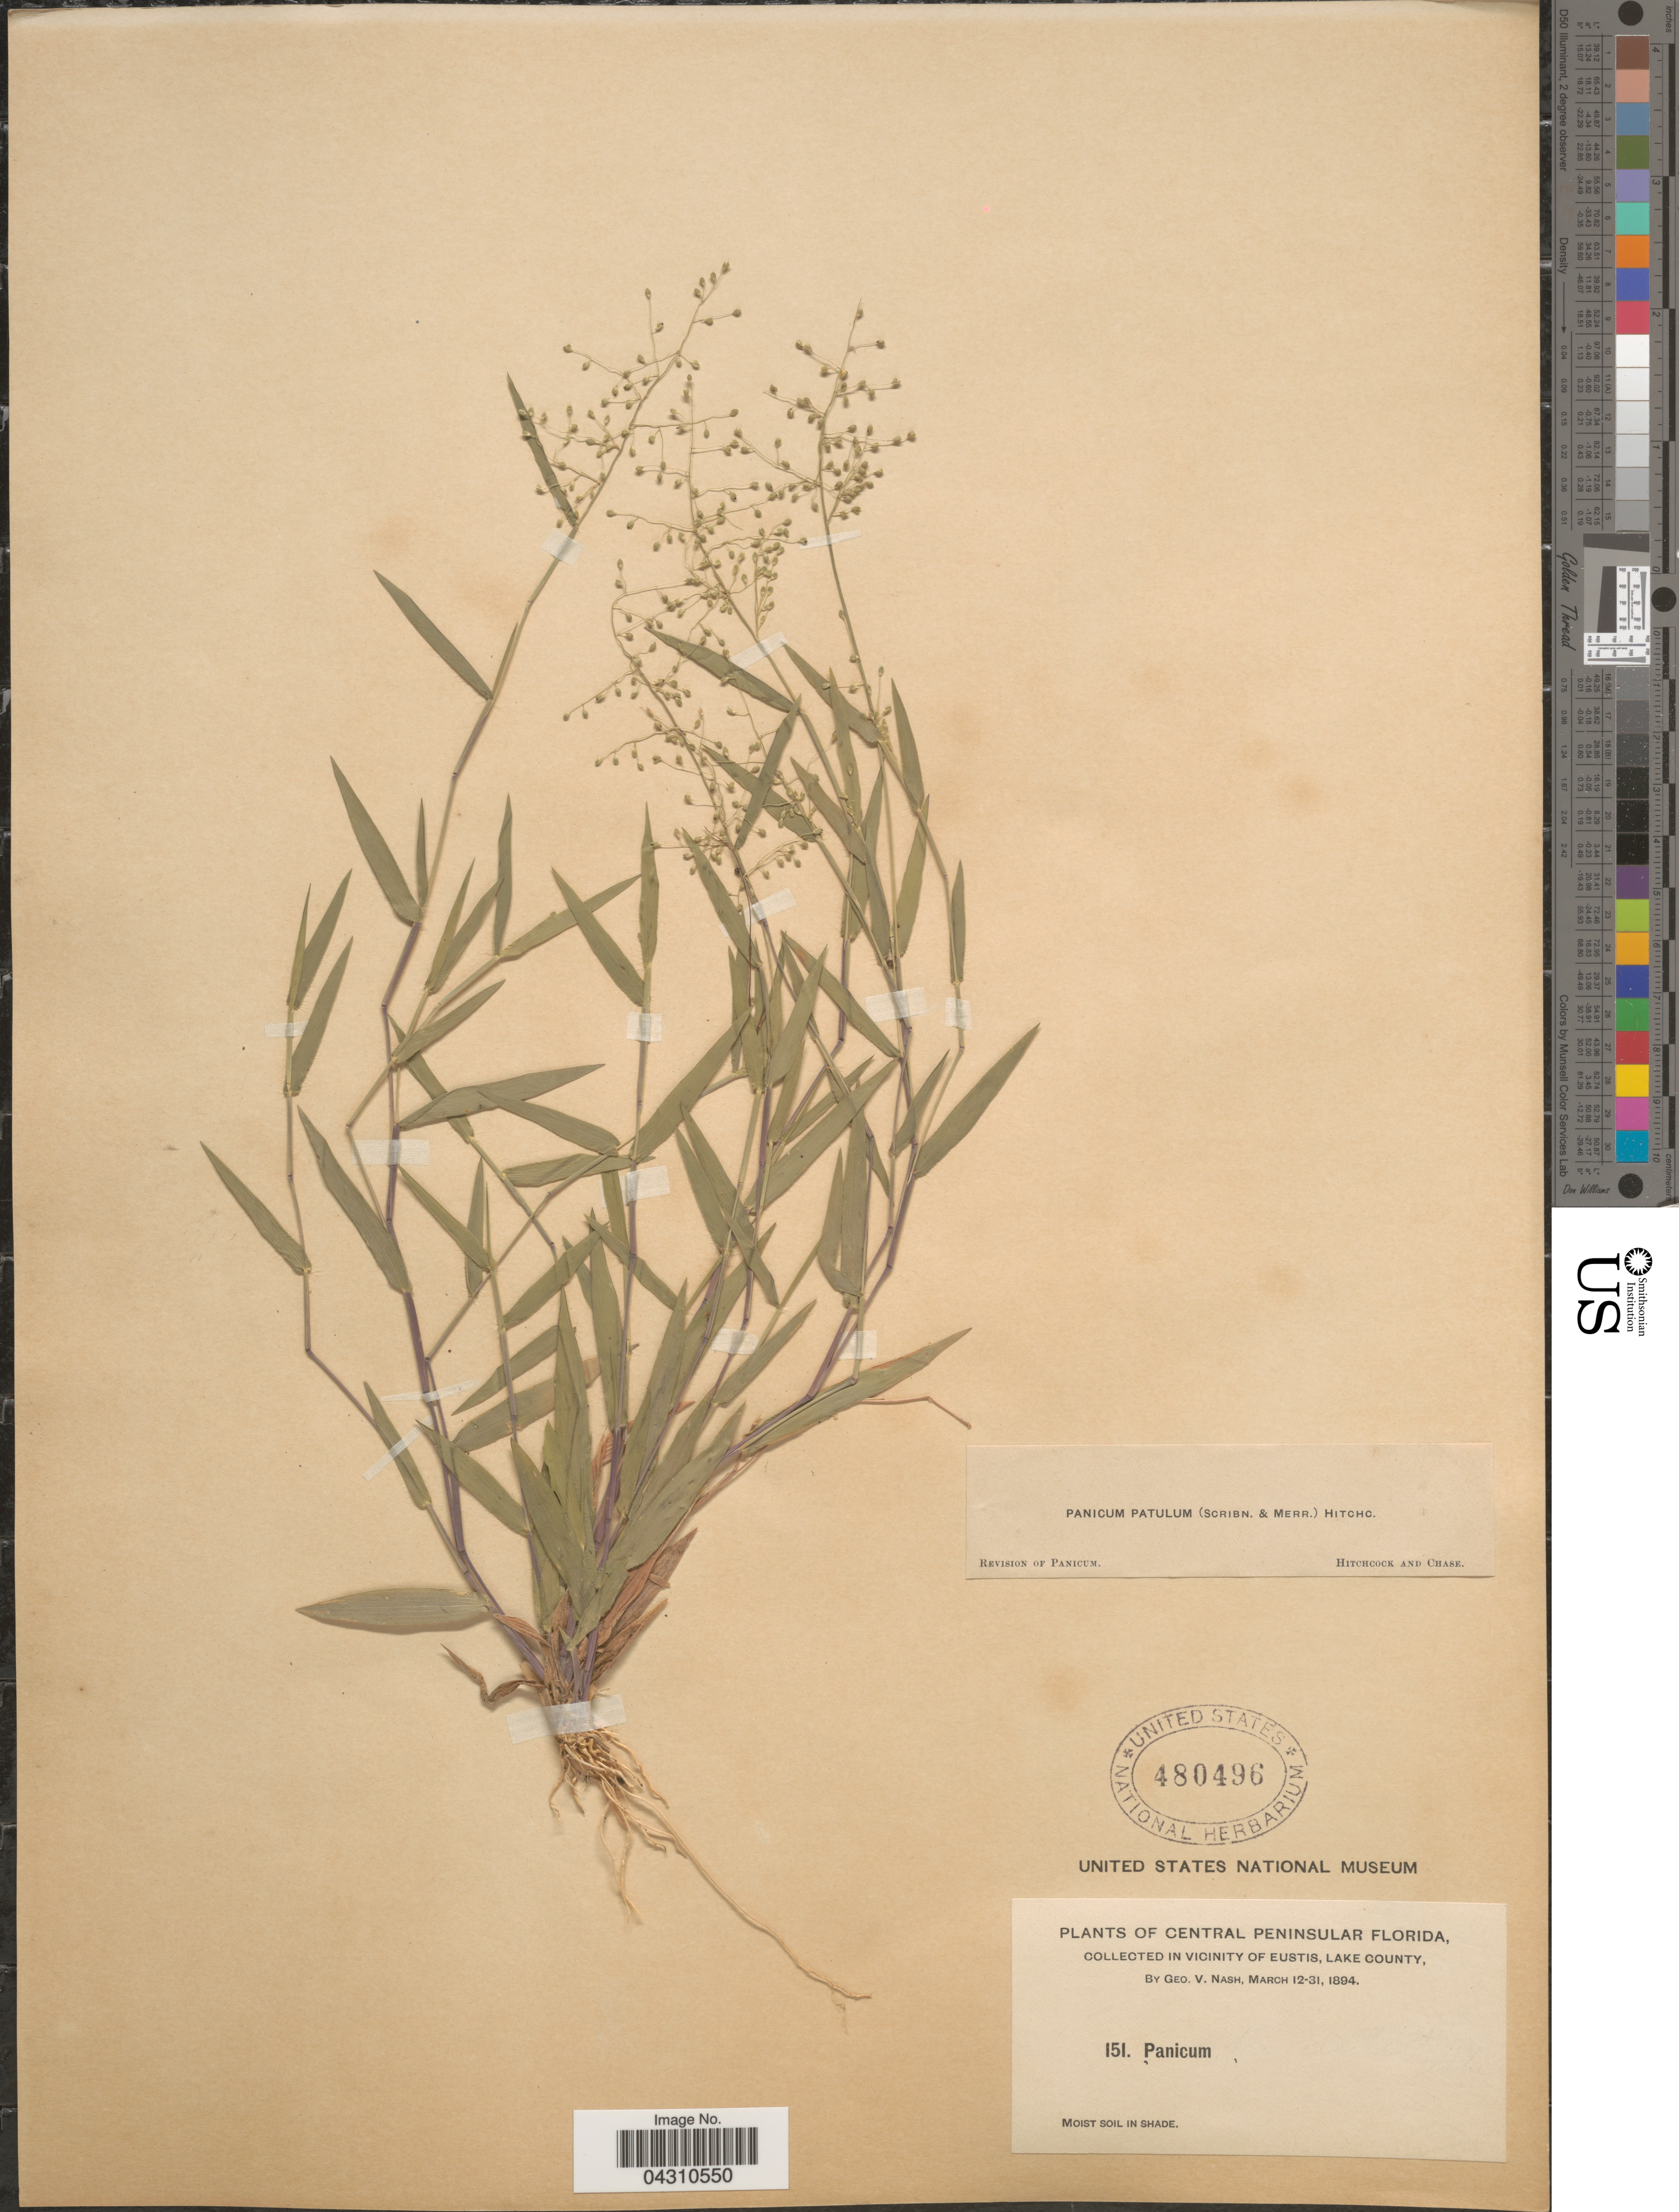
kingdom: Plantae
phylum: Tracheophyta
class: Liliopsida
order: Poales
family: Poaceae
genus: Dichanthelium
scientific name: Dichanthelium portoricense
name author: (Desv. ex Ham.) B.F. Hansen & Wunderlin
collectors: G. V. Nash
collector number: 151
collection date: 1894-03-12/1894-03-31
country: United States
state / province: Florida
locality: Central Peninsular Florida. In Vicinity of Eustis, Lake County.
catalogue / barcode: US 480496